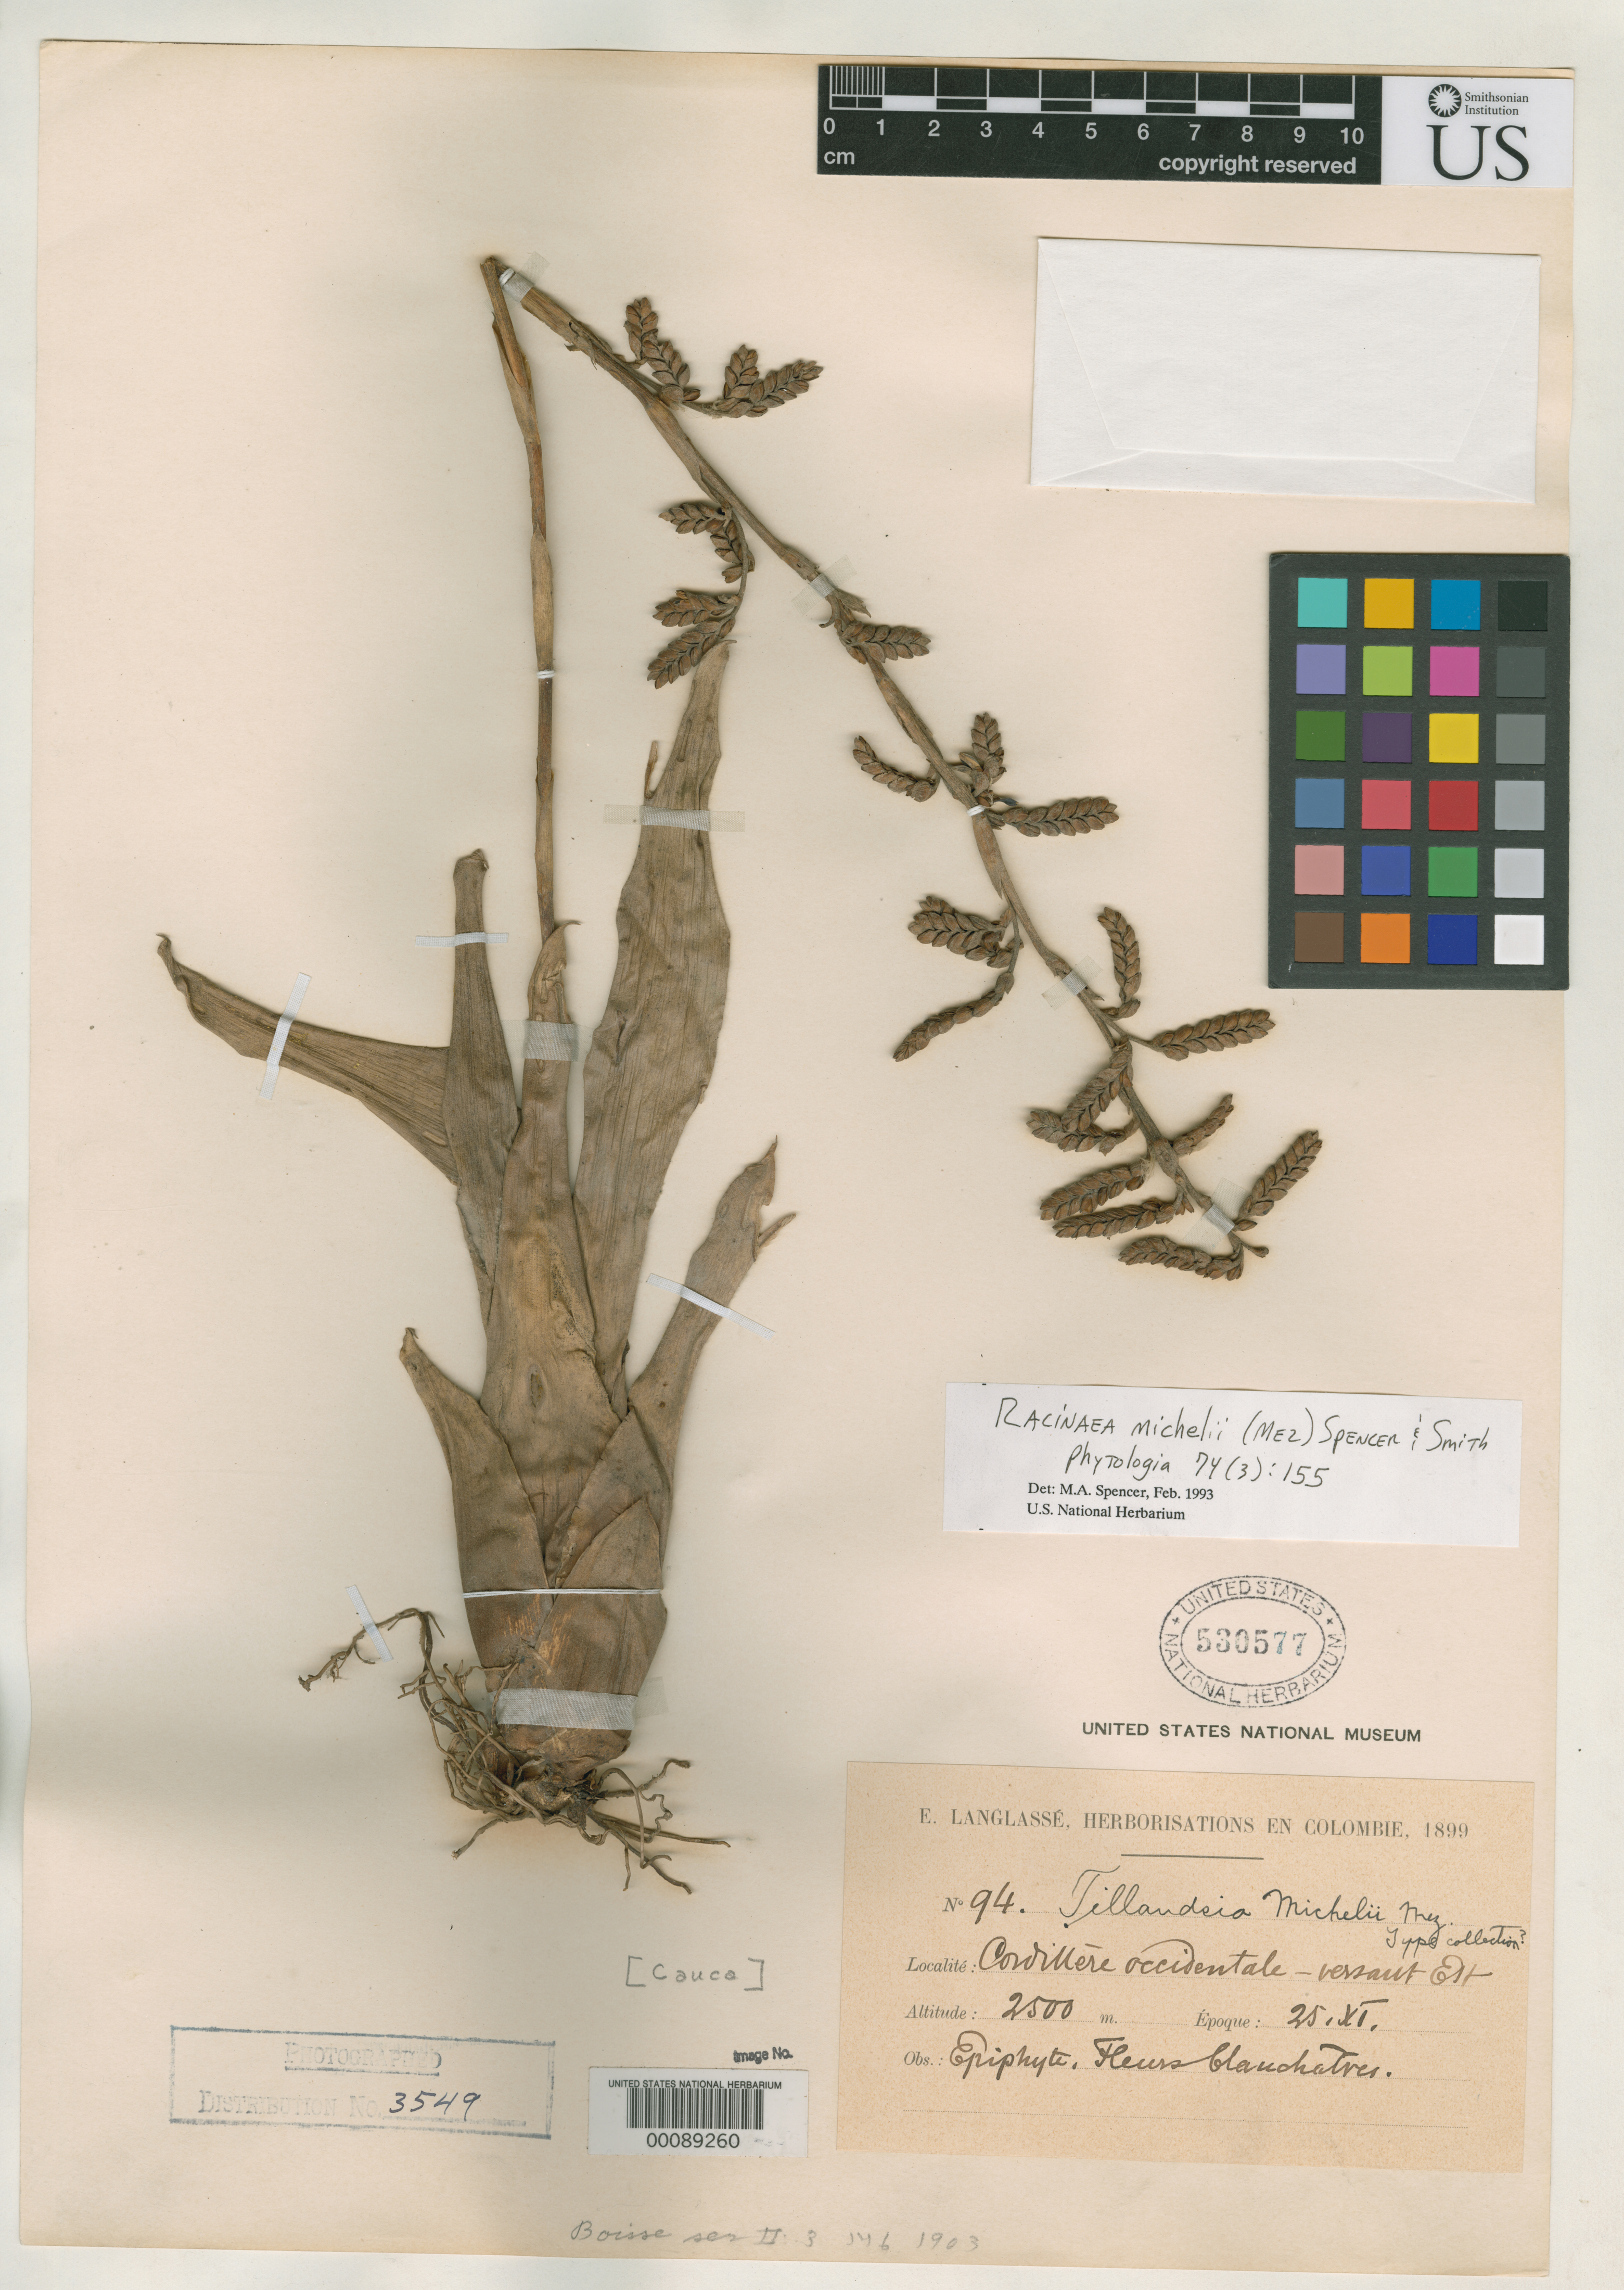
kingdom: Plantae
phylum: Tracheophyta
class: Liliopsida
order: Poales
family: Bromeliaceae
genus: Tillandsia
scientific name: Tillandsia michelii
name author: Mez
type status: Isotype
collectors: E. Langlassé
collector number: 94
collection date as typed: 25 Nov 1899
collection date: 1899-11-25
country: Colombia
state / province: Cauca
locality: Cordillera Occidental.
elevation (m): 2500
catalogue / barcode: US 530577